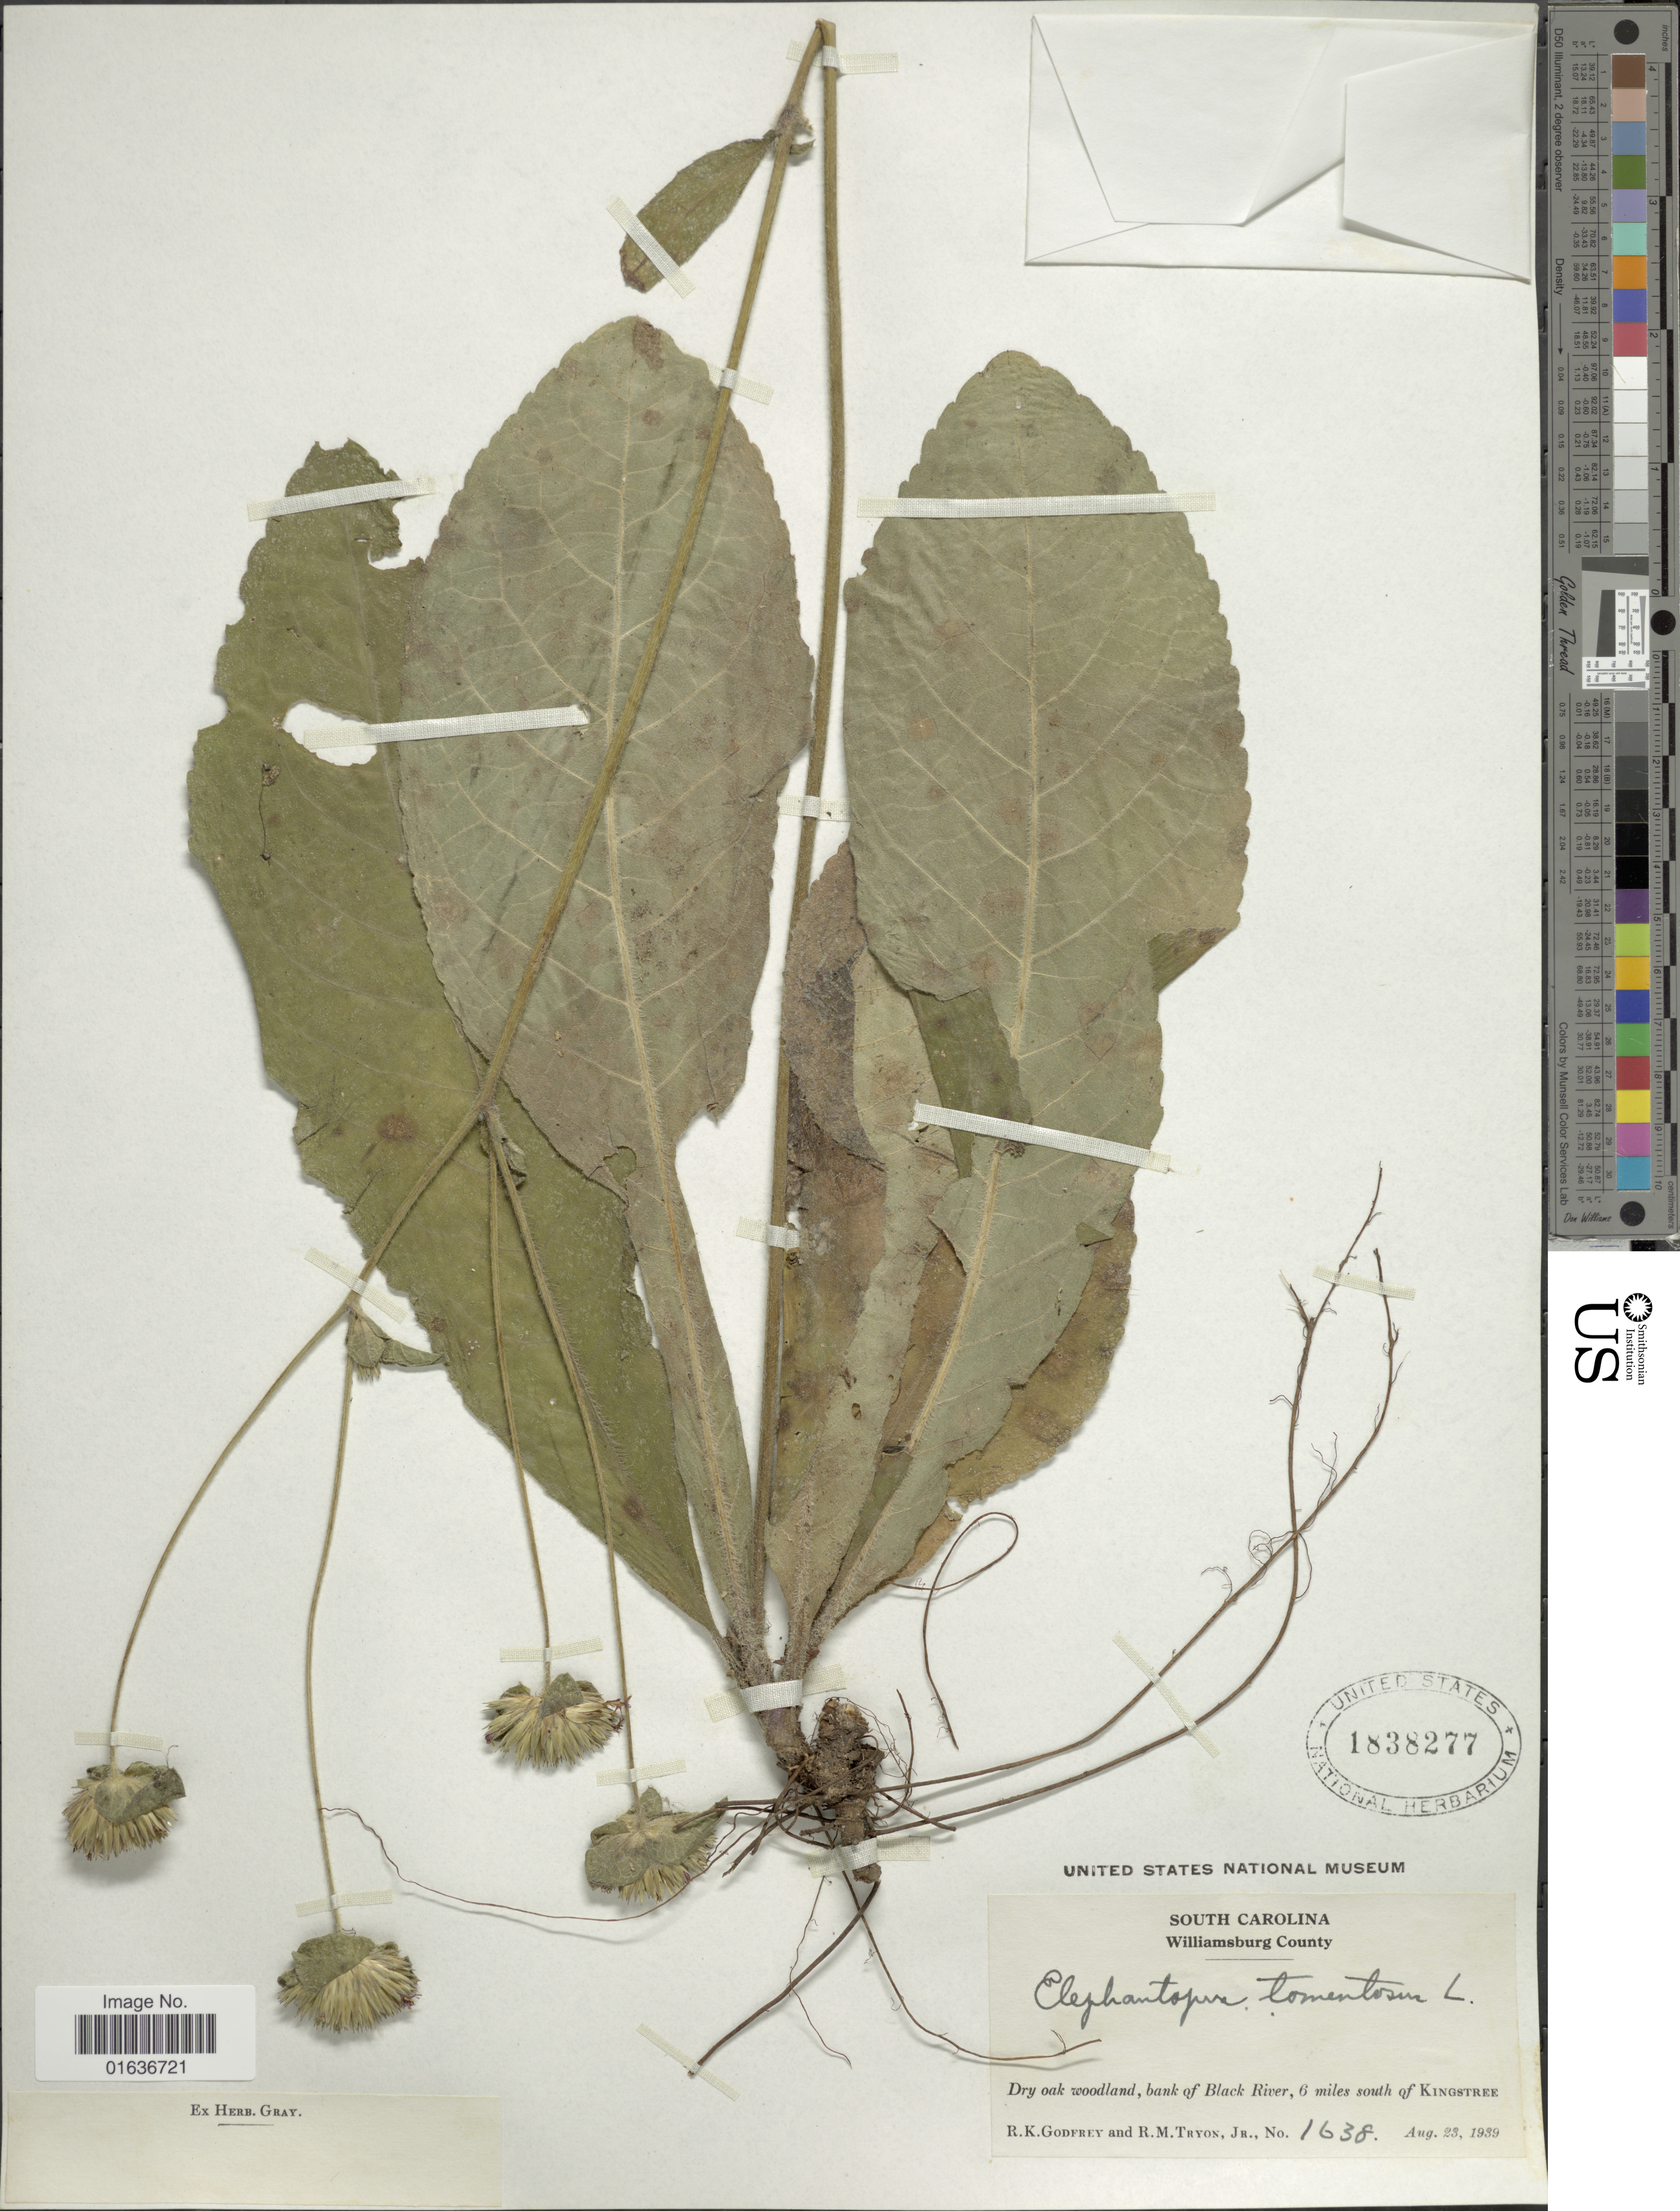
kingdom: Plantae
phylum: Tracheophyta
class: Magnoliopsida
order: Asterales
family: Asteraceae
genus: Elephantopus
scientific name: Elephantopus tomentosus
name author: L.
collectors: R. K. Godfrey & R. M. Tryon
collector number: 1638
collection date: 1939-08-23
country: United States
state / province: South Carolina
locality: Williamsburg County, Dry oak woodland, bank of Black river, 6 miles south of Kingstree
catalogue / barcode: US 1838277